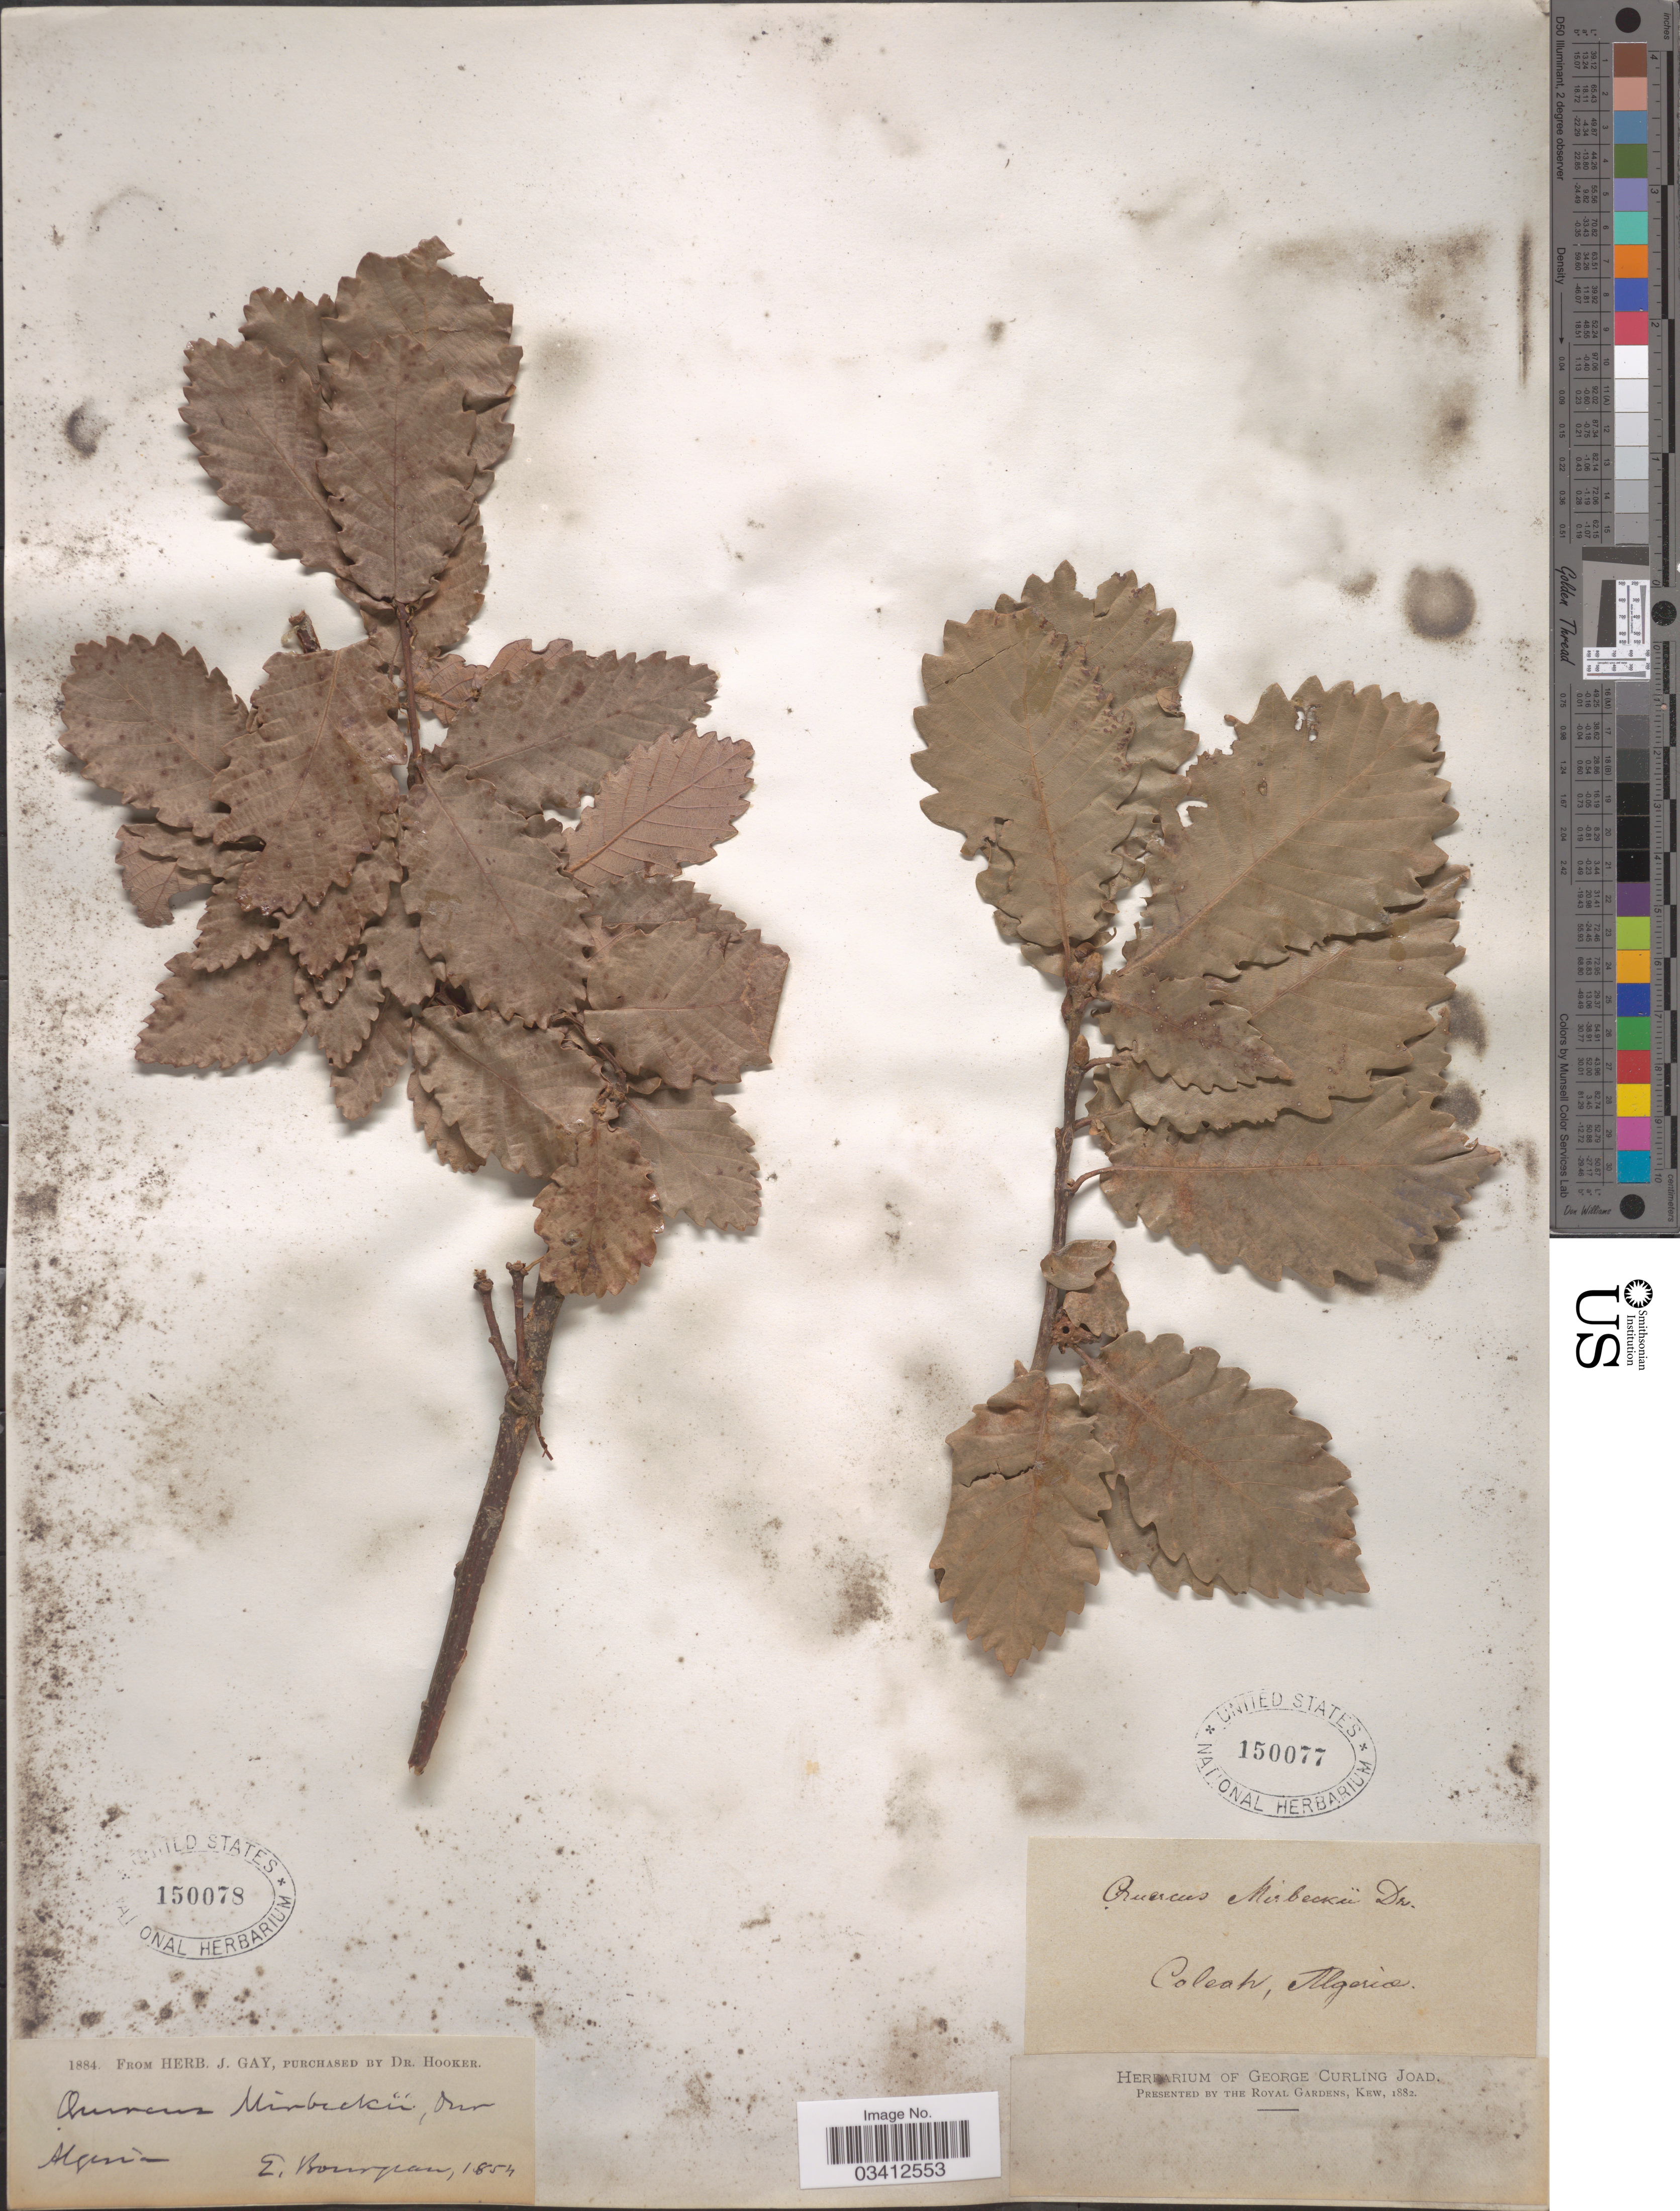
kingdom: Plantae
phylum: Tracheophyta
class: Magnoliopsida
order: Fagales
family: Fagaceae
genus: Quercus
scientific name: Quercus mirbeckii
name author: Durieu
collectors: ex herb. George Curling Joad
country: Algeria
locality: Coleah.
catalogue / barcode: US 150077-2